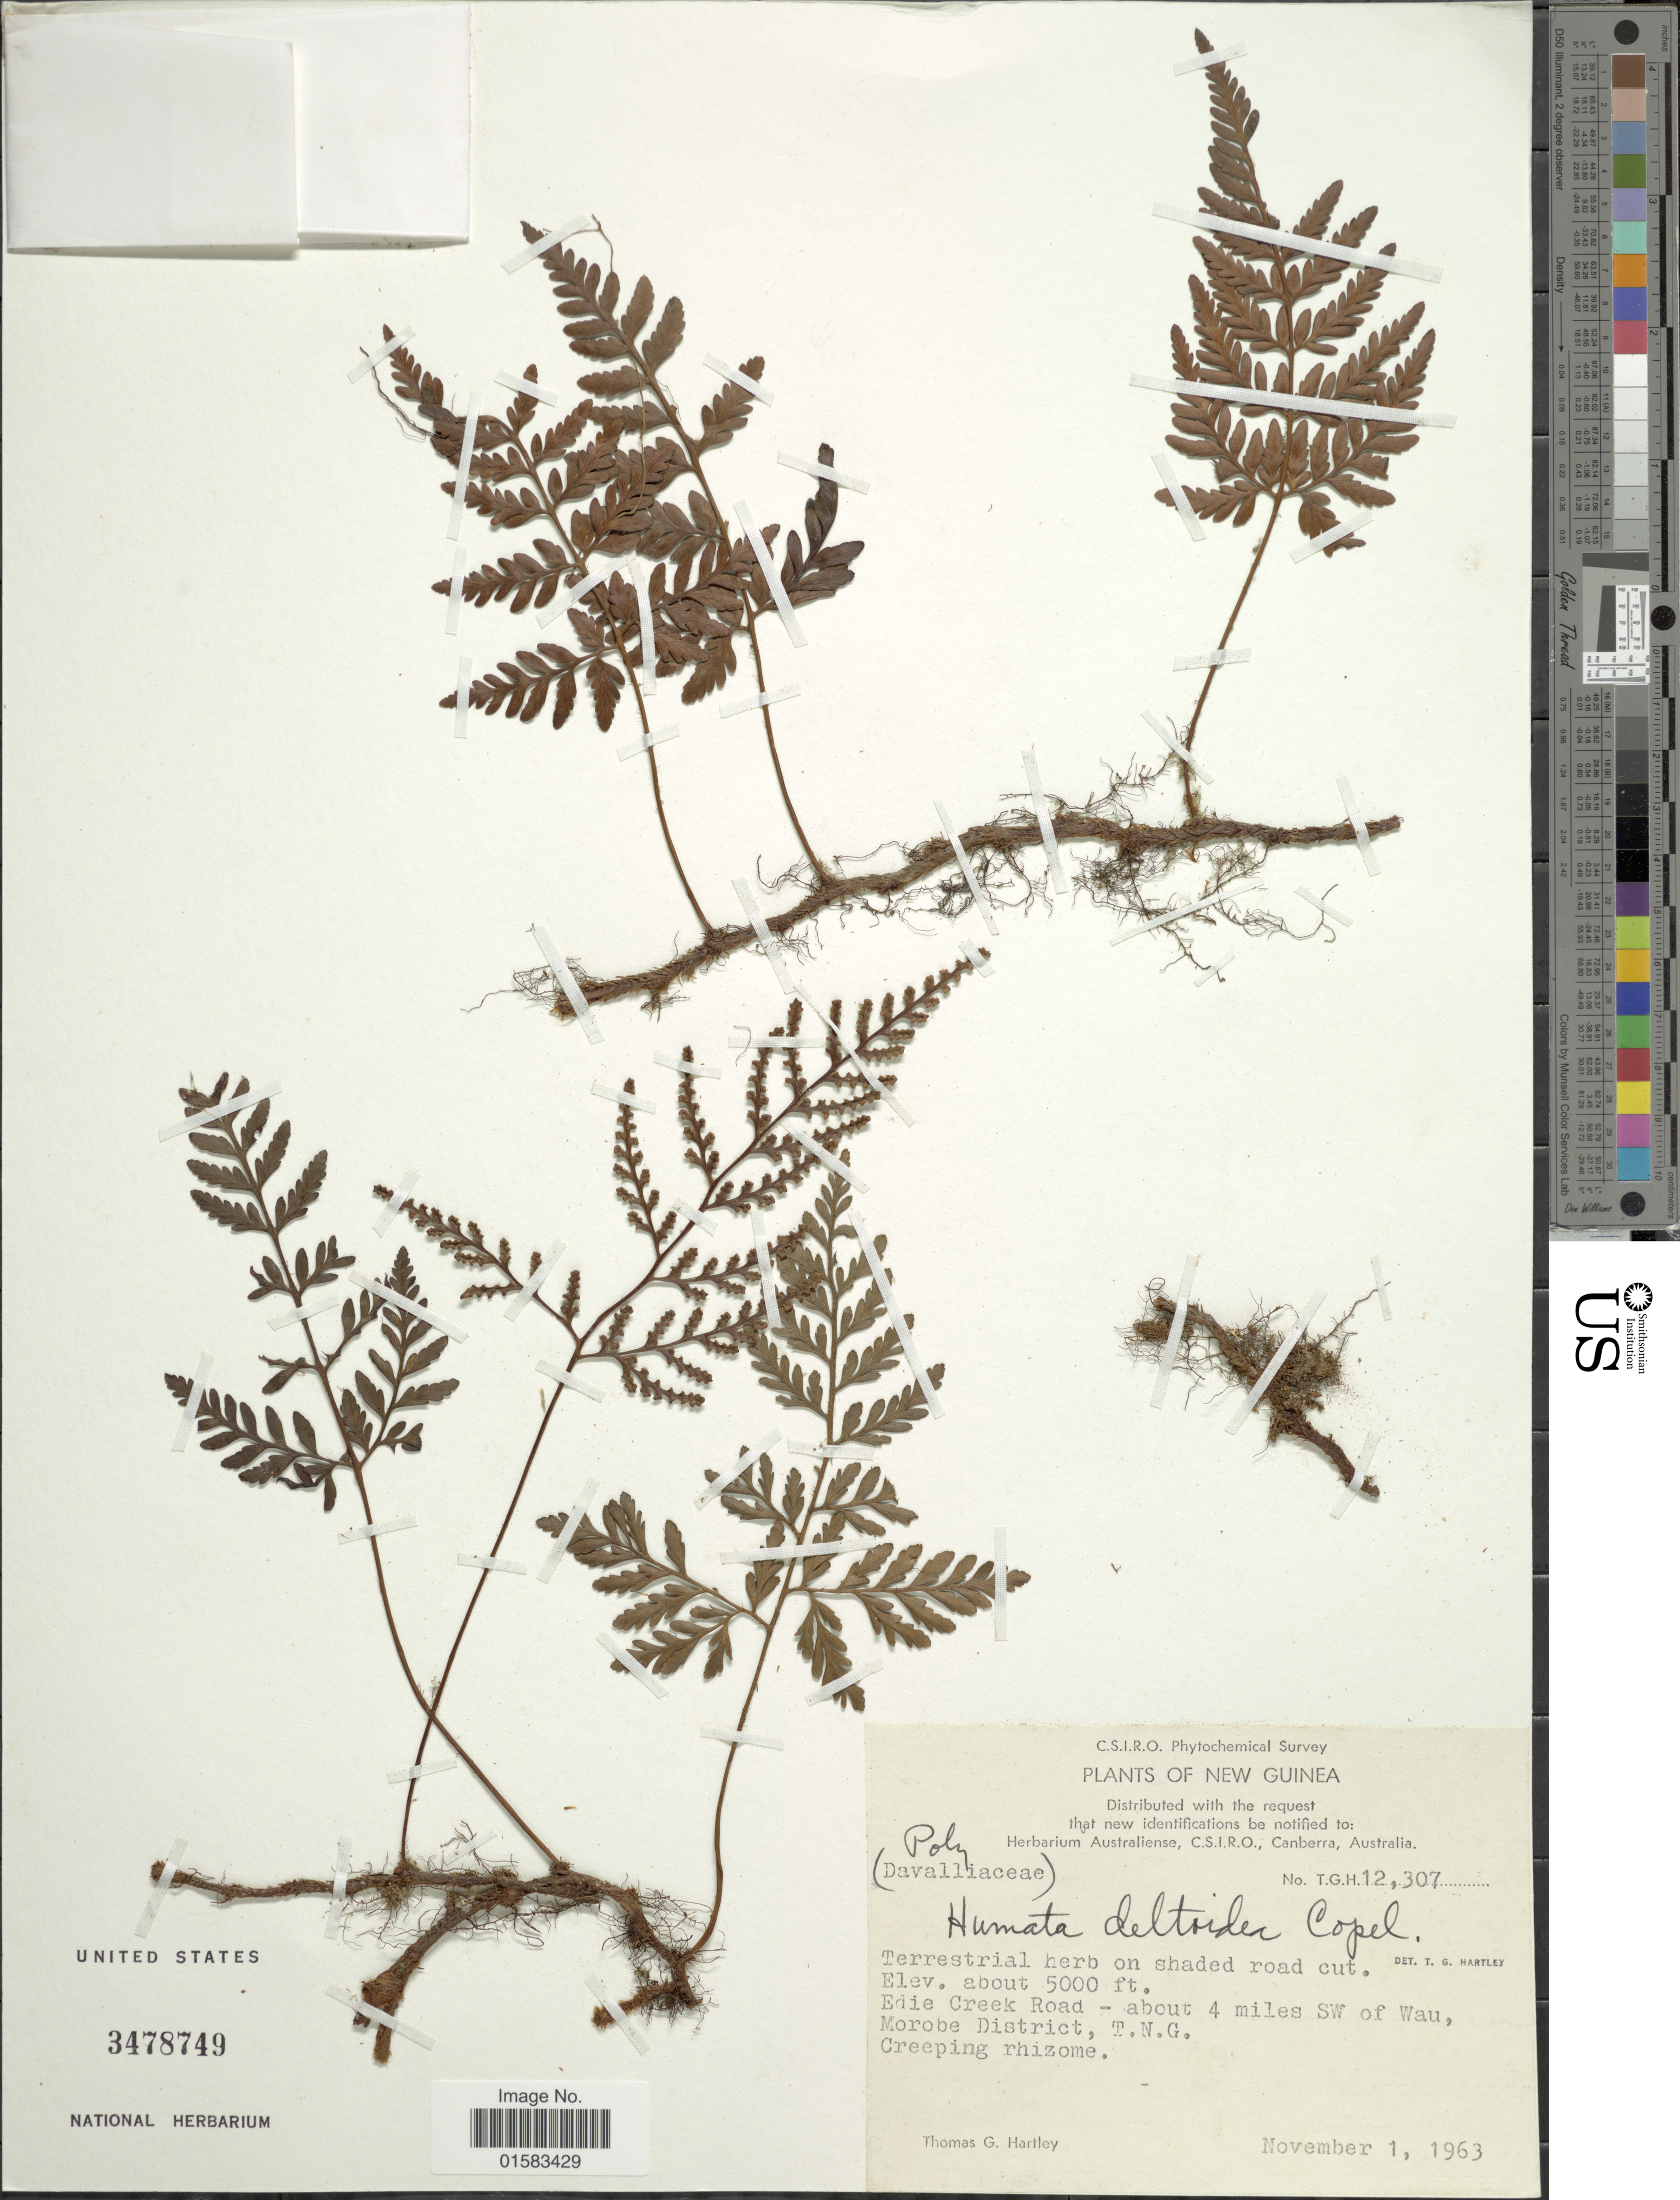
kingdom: Plantae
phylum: Tracheophyta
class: Polypodiopsida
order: Polypodiales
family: Davalliaceae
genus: Davallia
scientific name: Davallia repens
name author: (L. f.) Kuhn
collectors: T. G. Hartley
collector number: T.G.H. 12307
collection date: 1963-11-01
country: Papua New Guinea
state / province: Morobe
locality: New Guinea, Edie Creek Road- about 4 miles SW of Wau, T.N.G.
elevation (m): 1524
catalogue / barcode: US 3478749